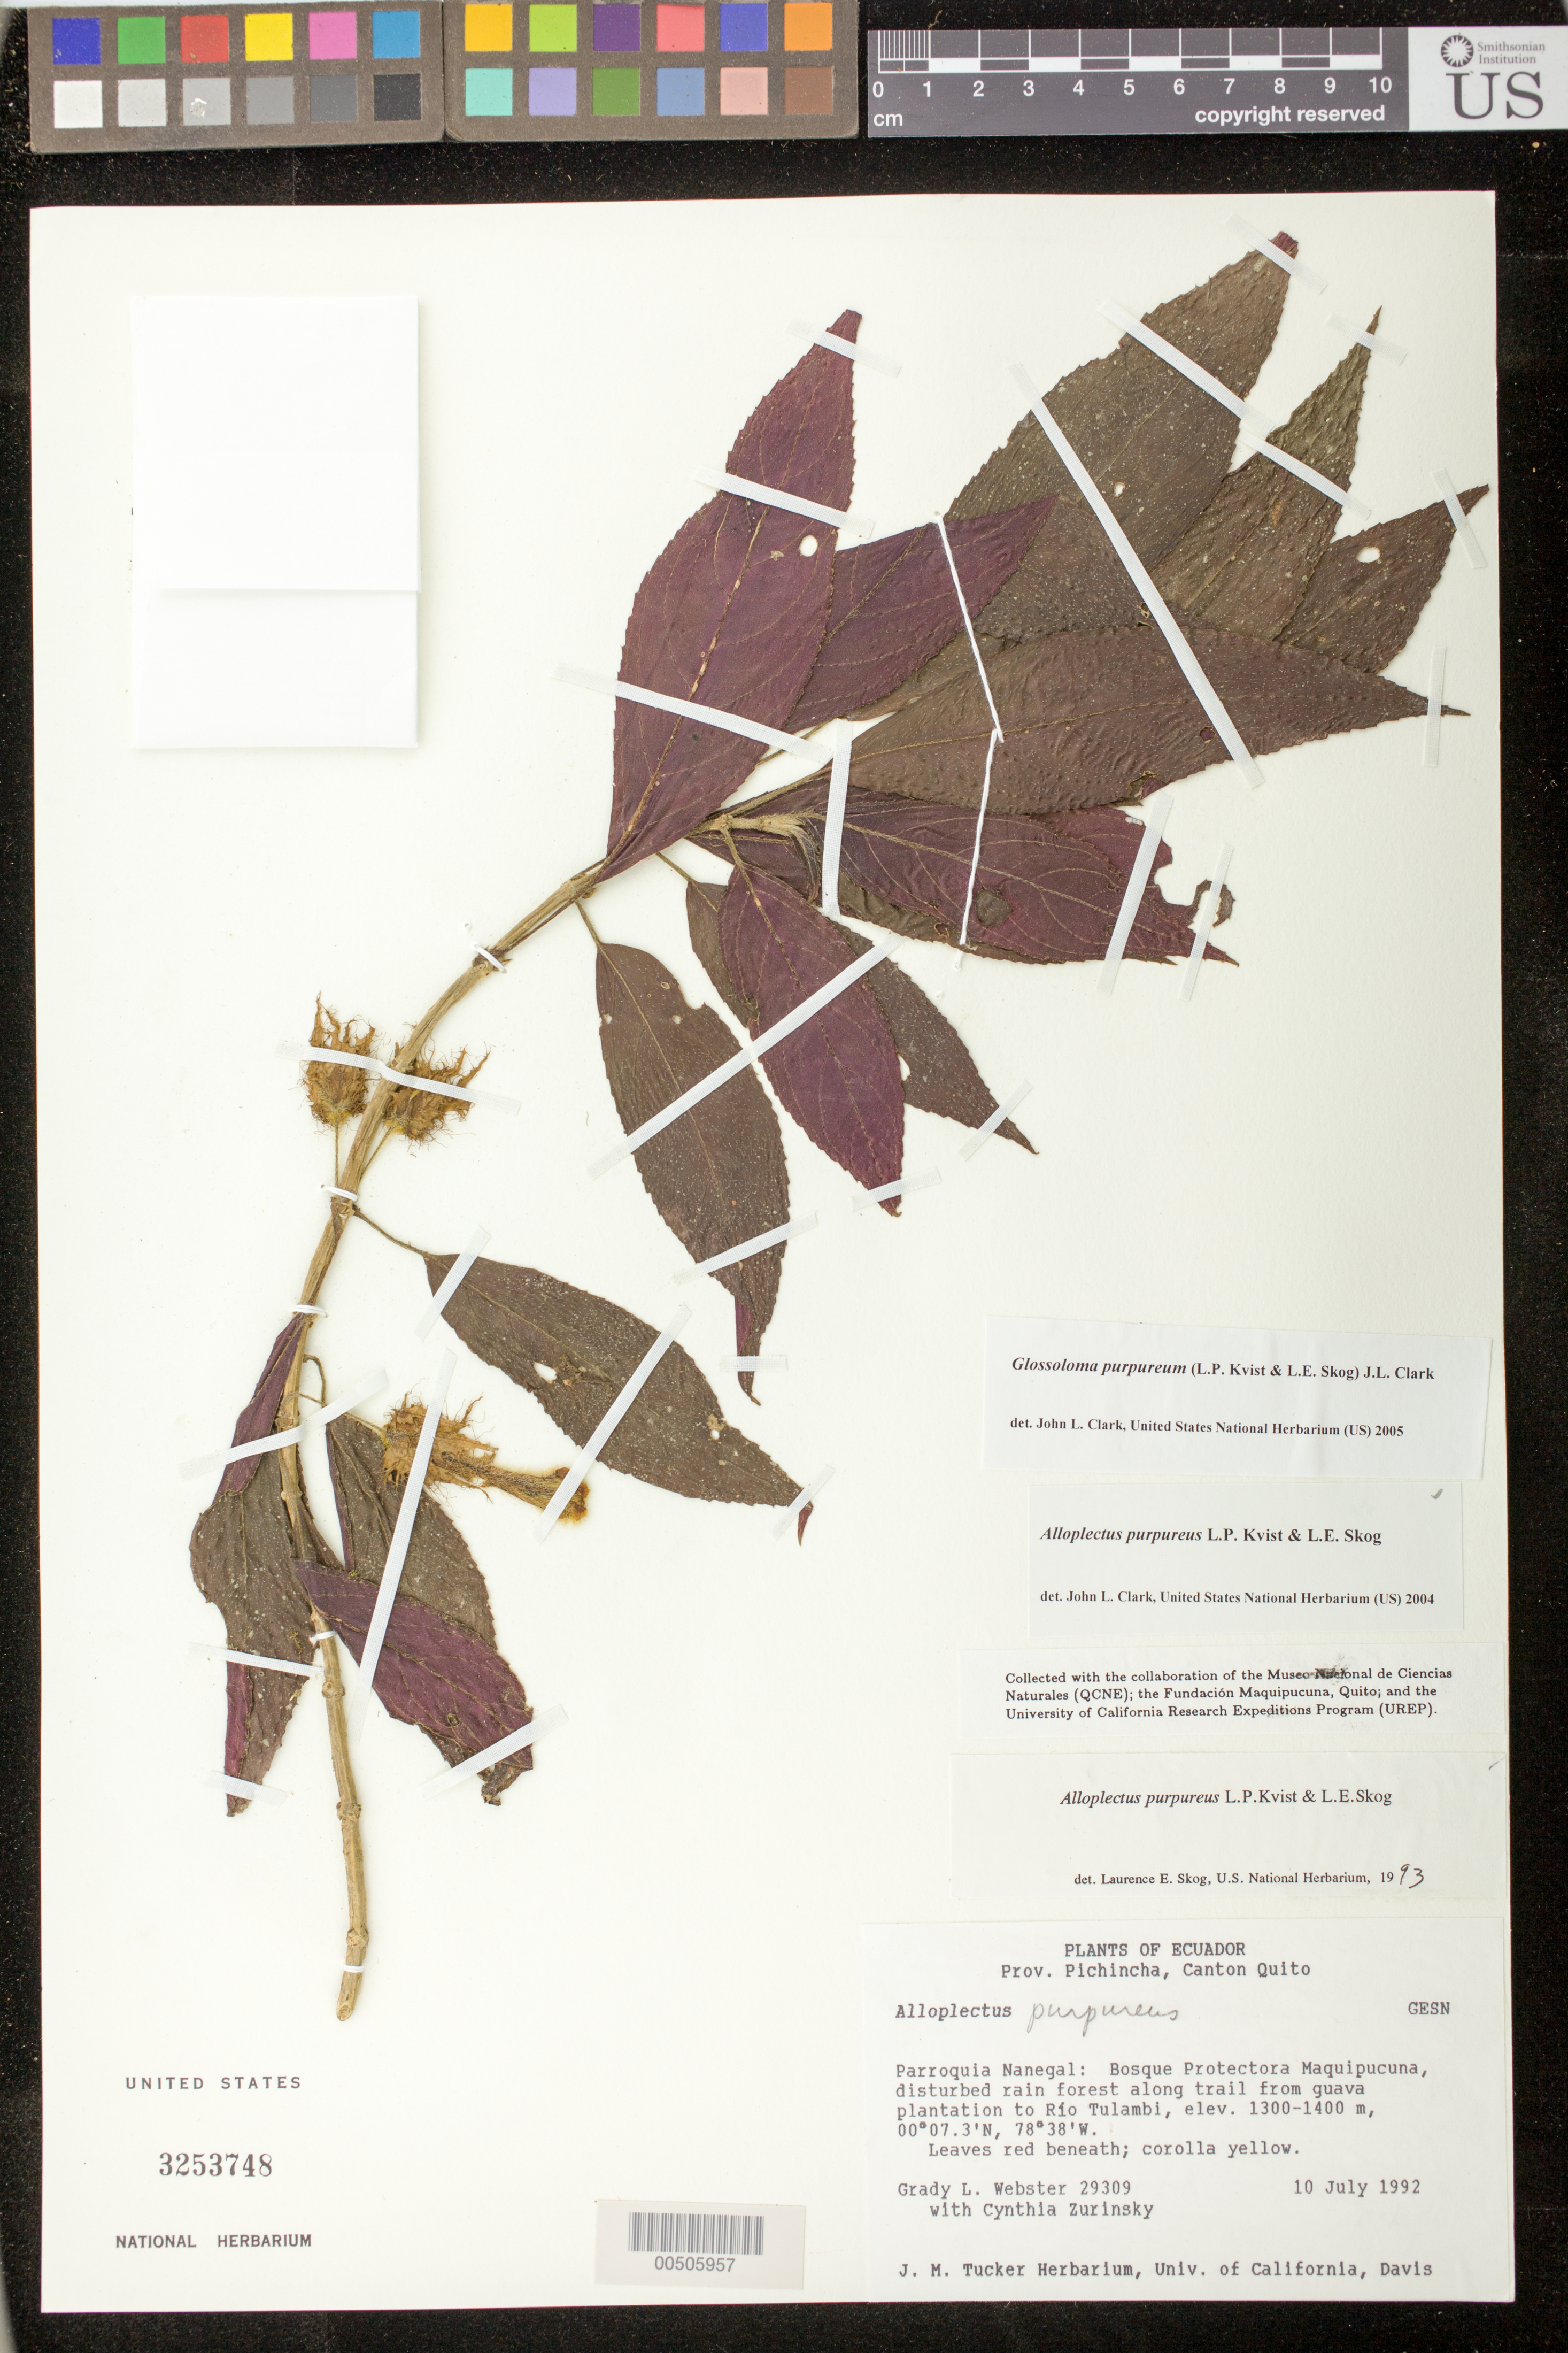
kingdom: Plantae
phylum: Tracheophyta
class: Magnoliopsida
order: Lamiales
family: Gesneriaceae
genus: Glossoloma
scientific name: Glossoloma purpureum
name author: (L.P. Kvist & L.E. Skog) J.L. Clark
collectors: G. L. Webster & C. Zurinsky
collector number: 29309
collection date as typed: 10 Jul 1992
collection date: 1992-07-10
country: Ecuador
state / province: Pichincha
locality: Cantón Quito, Parroquia Nanegal. Bosque Protectora Maquipucuna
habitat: disturbed rain forest along trail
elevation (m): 1300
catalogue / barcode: US 3253748